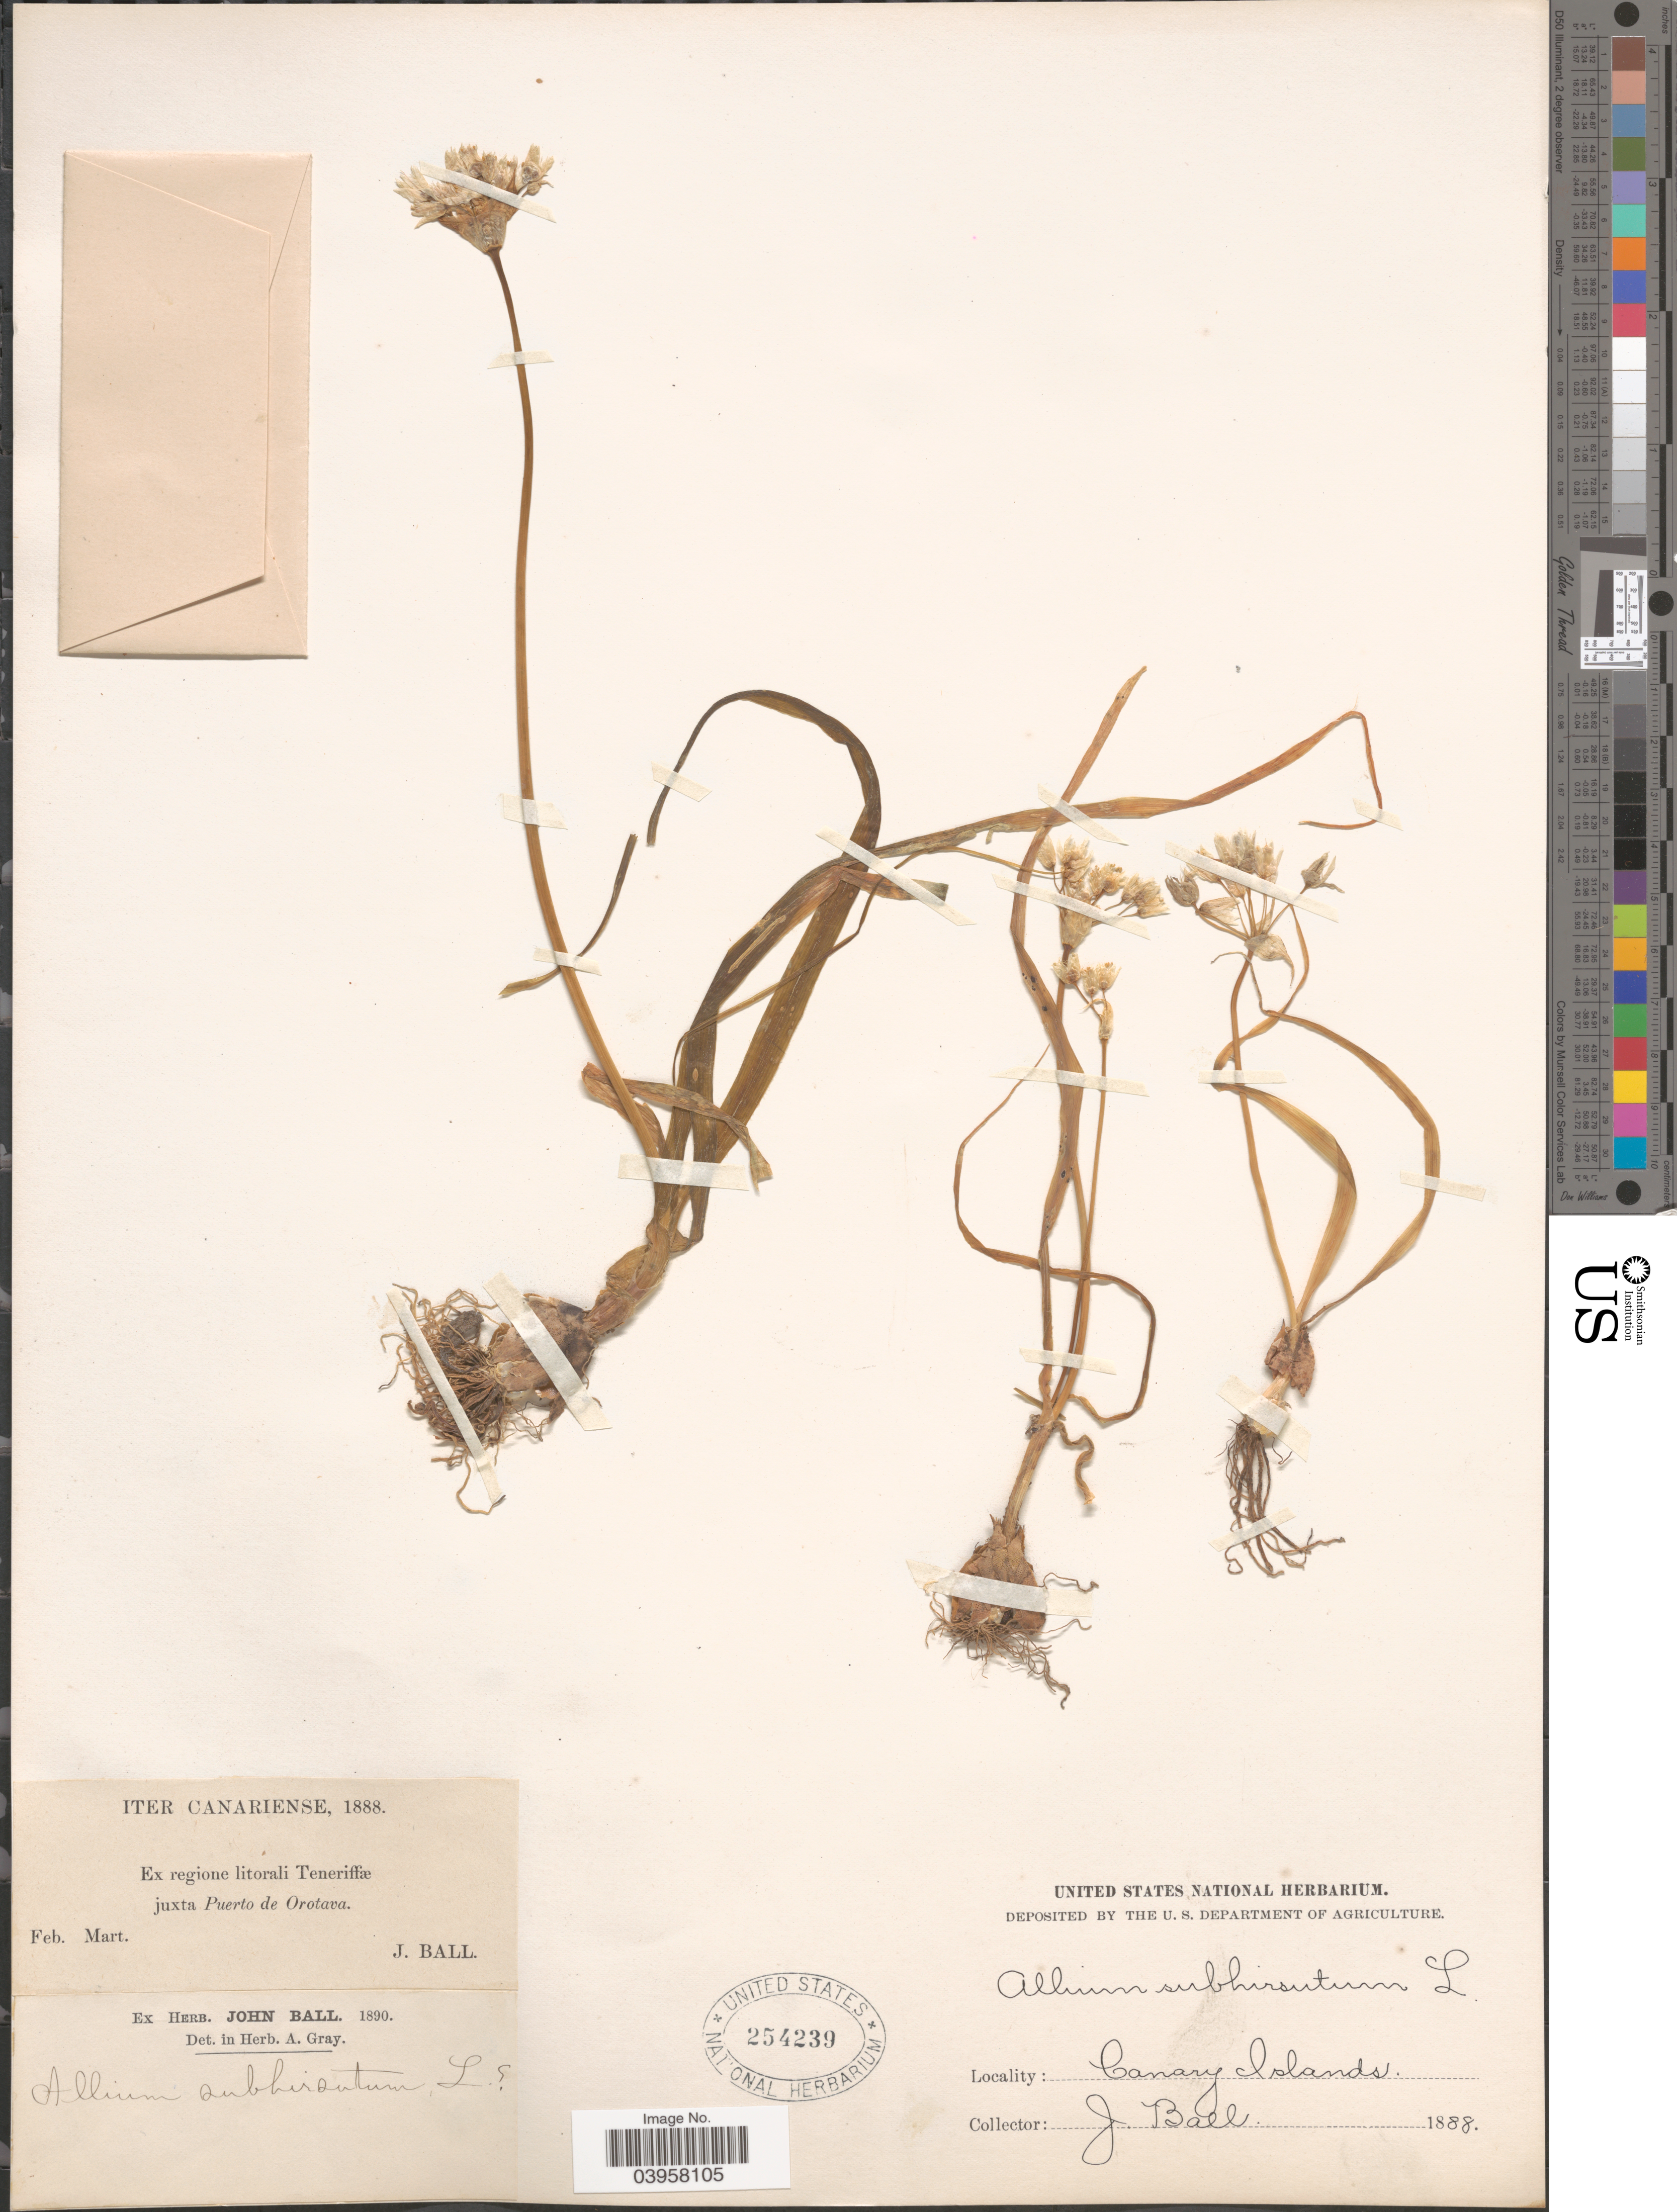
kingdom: Plantae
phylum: Tracheophyta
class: Liliopsida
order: Asparagales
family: Amaryllidaceae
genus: Allium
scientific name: Allium subhirsutum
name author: L.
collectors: J. Ball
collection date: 1888-02/1888-03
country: Spain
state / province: Canarias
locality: Iter Canariense. Ex regione litorali Teneriffæ juxta Puerto de Orotava. Canary Islands.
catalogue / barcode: US 254239